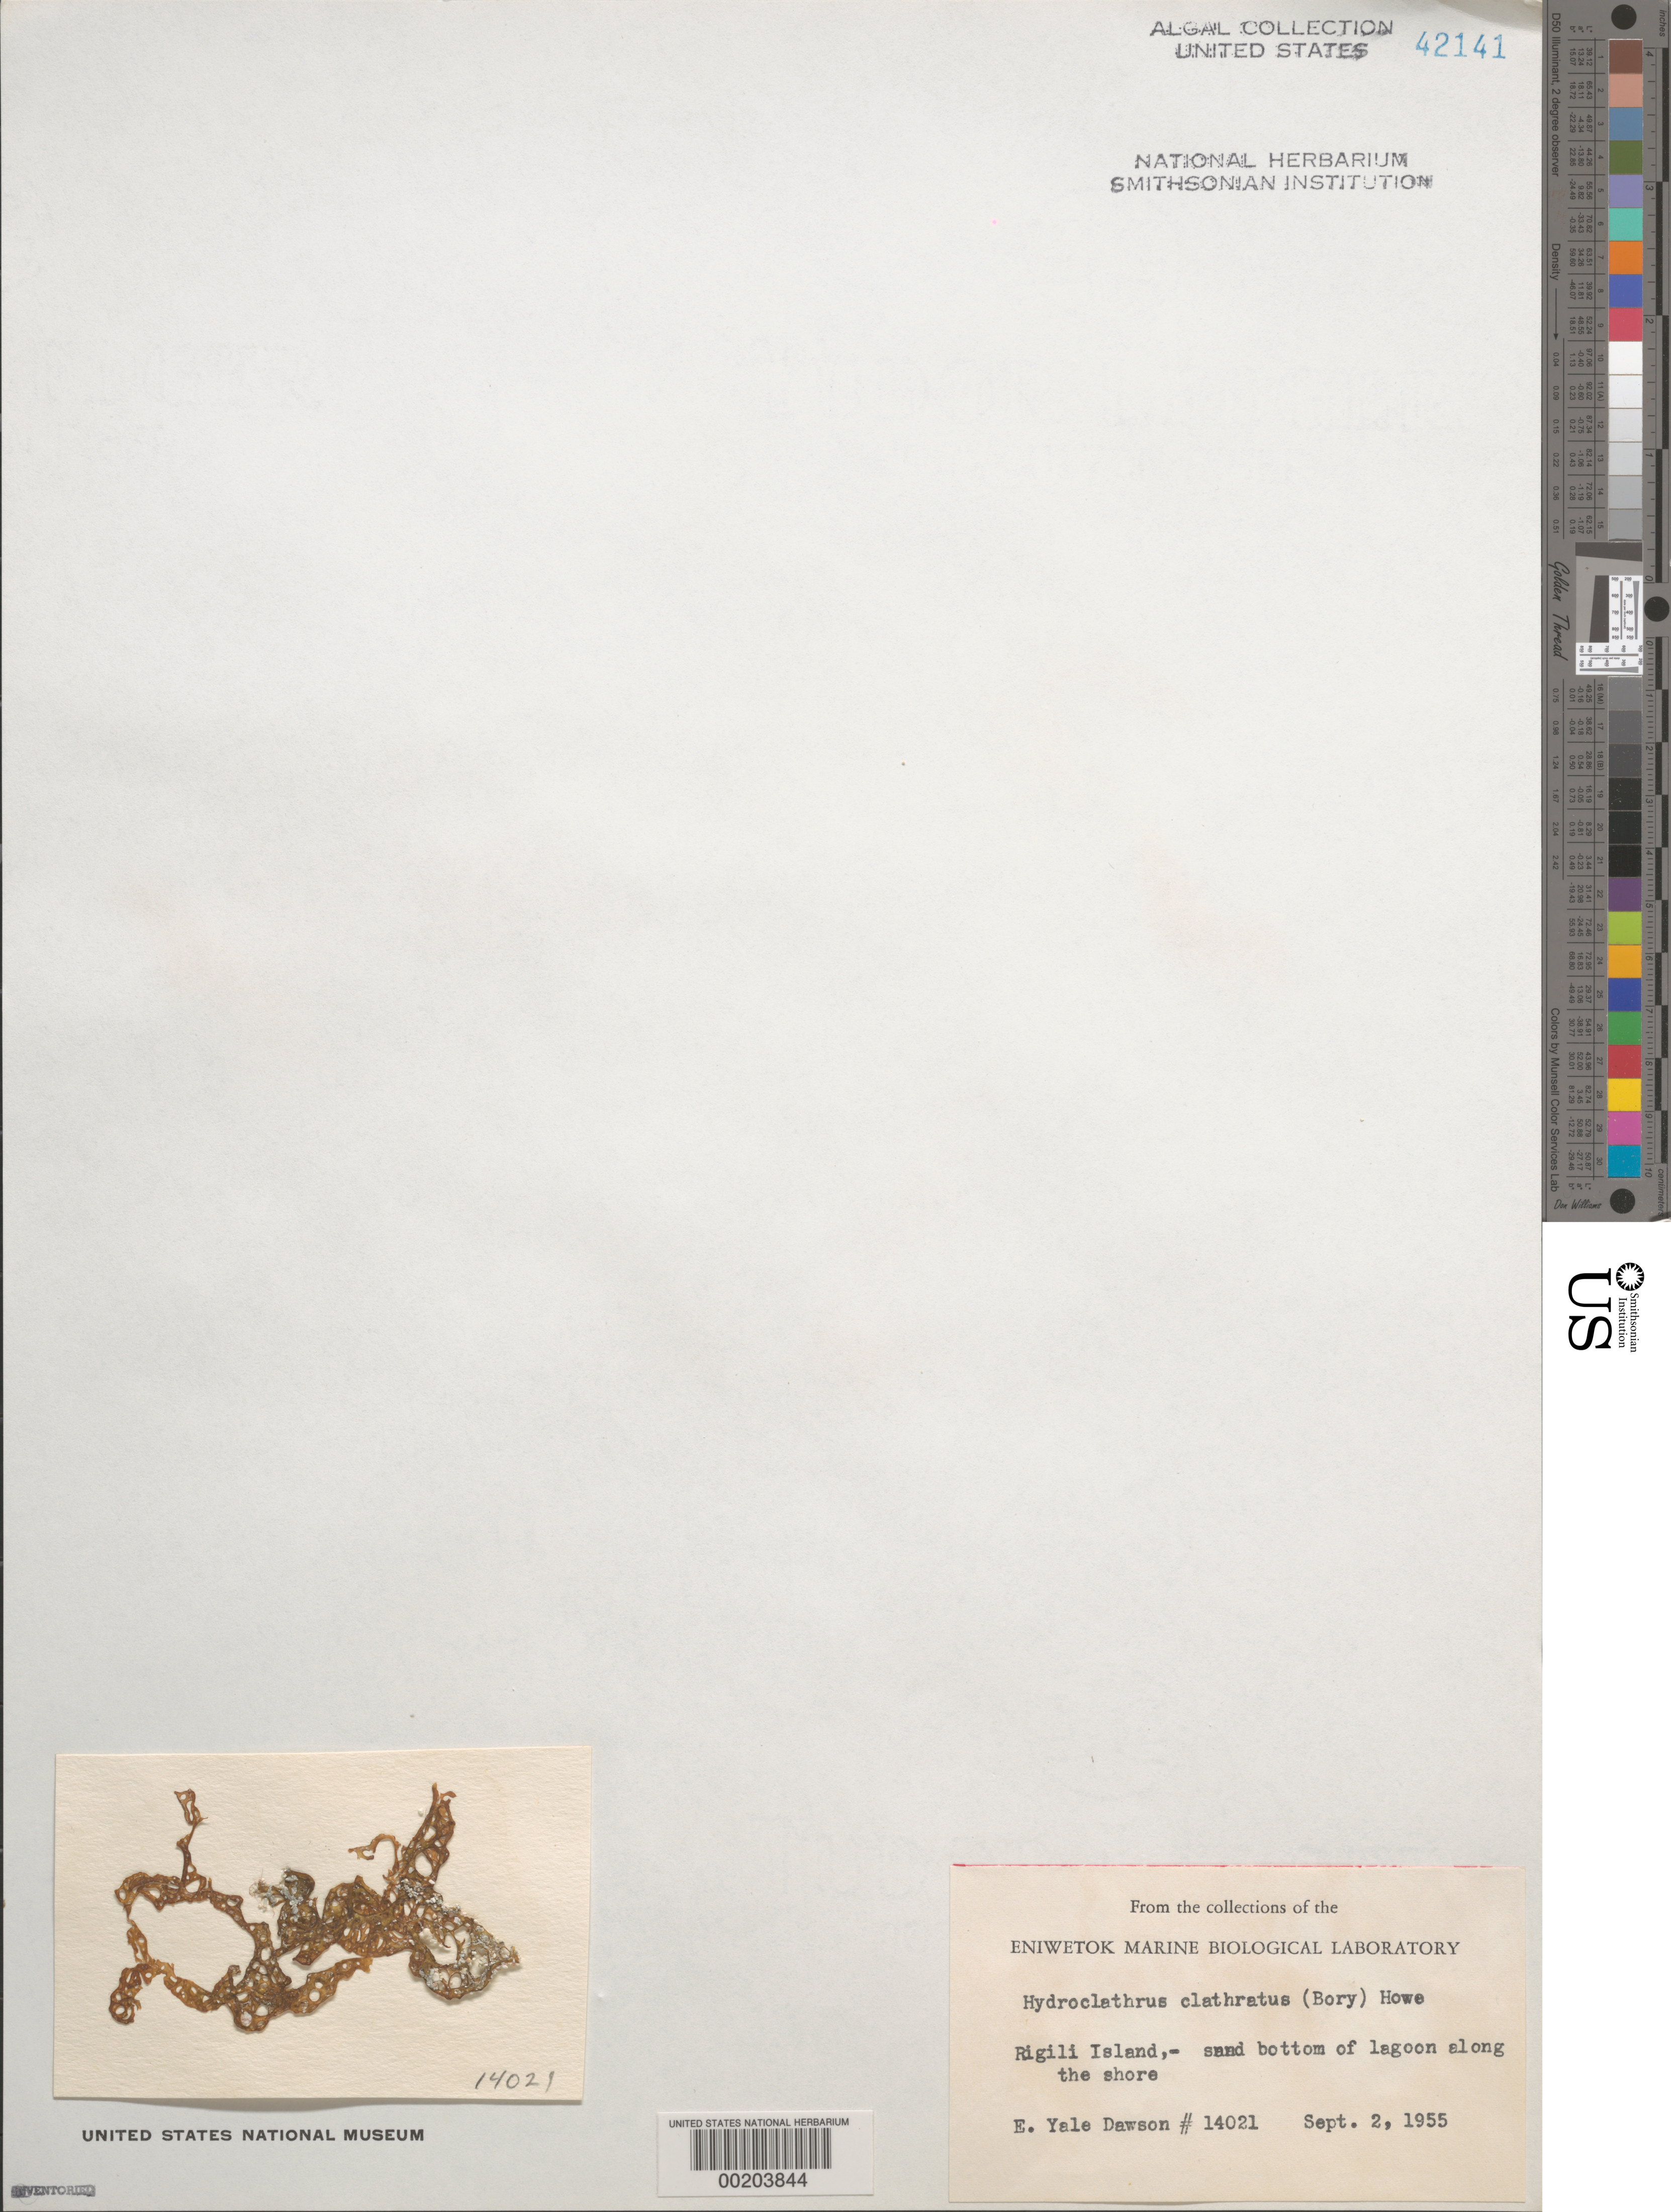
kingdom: Chromista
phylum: Ochrophyta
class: Phaeophyceae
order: Scytosiphonales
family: Scytosiphonaceae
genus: Hydroclathrus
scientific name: Hydroclathrus clathratus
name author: (C. Agardh) M. Howe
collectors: E. Y. Dawson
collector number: EYD 14021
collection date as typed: September 2, 1955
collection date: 1955-09-02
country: Marshall Islands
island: Enewetak [Eniwetok] Atoll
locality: Rigili Island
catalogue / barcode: US 42141